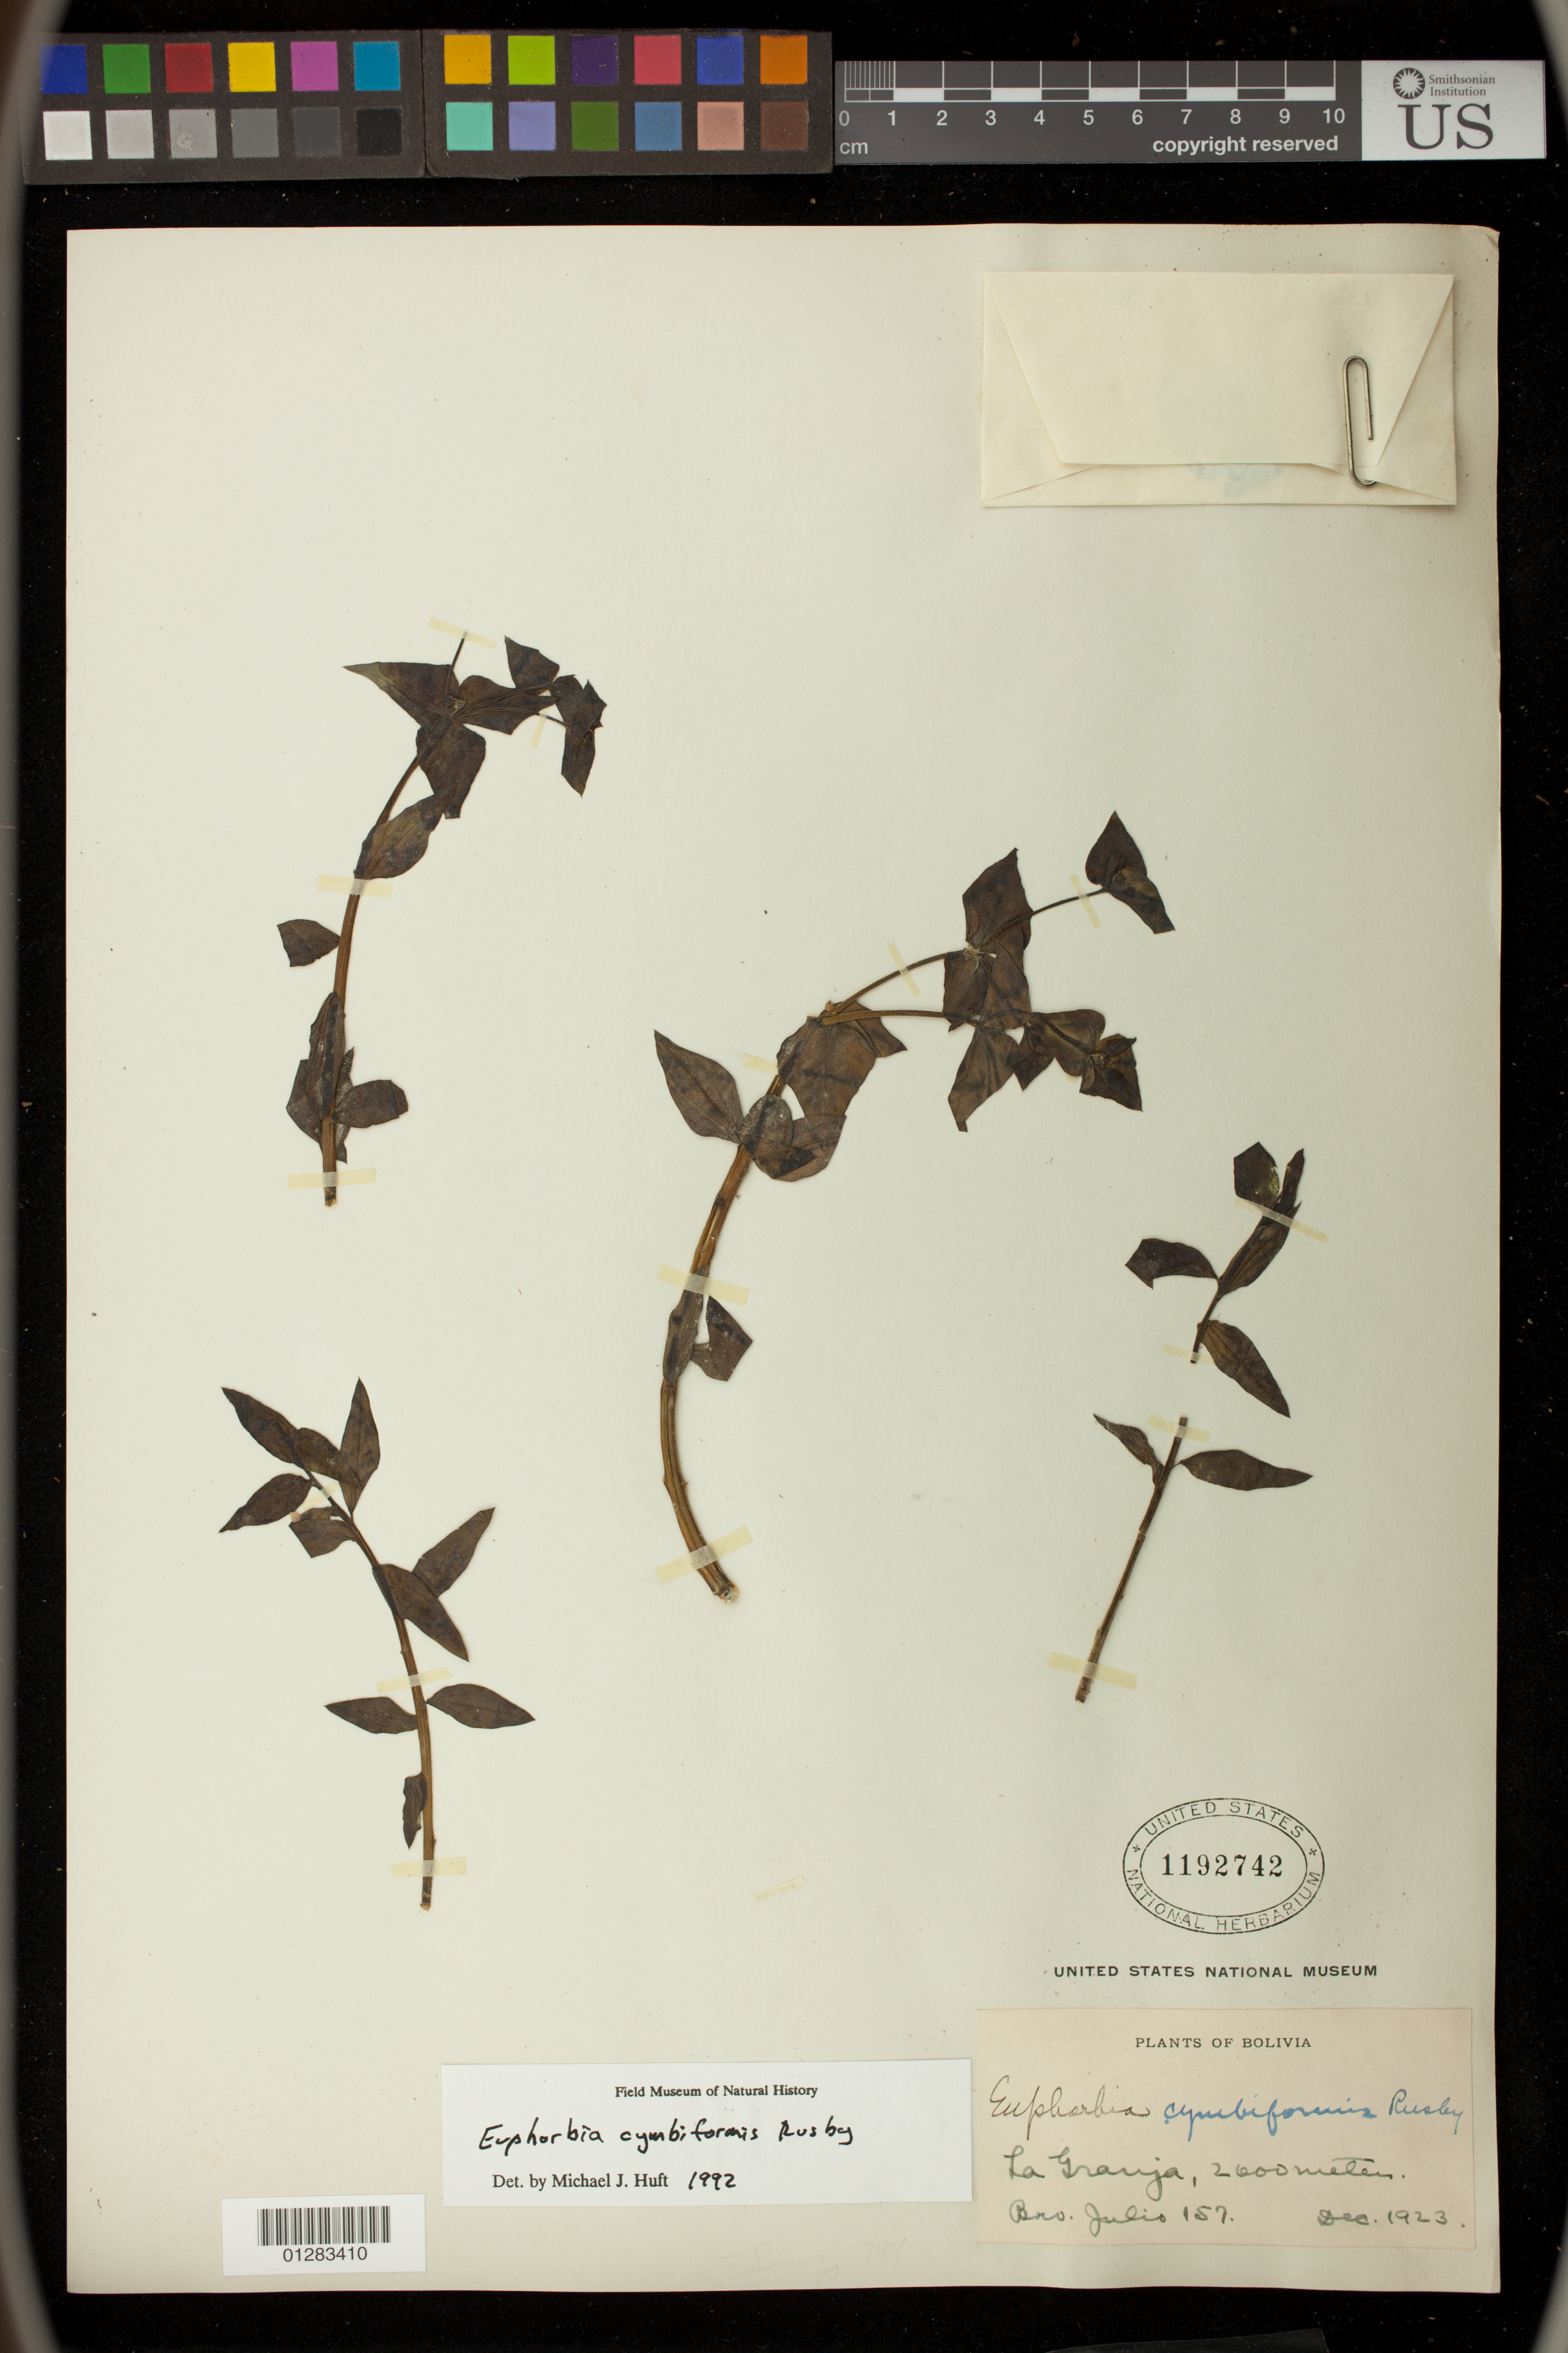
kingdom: Plantae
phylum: Tracheophyta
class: Magnoliopsida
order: Malpighiales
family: Euphorbiaceae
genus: Euphorbia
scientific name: Euphorbia cymbiformis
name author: Rusby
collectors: Bro. Julio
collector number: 157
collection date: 1923-12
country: Bolivia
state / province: La Paz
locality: La Granja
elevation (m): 2600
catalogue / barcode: US 1192742